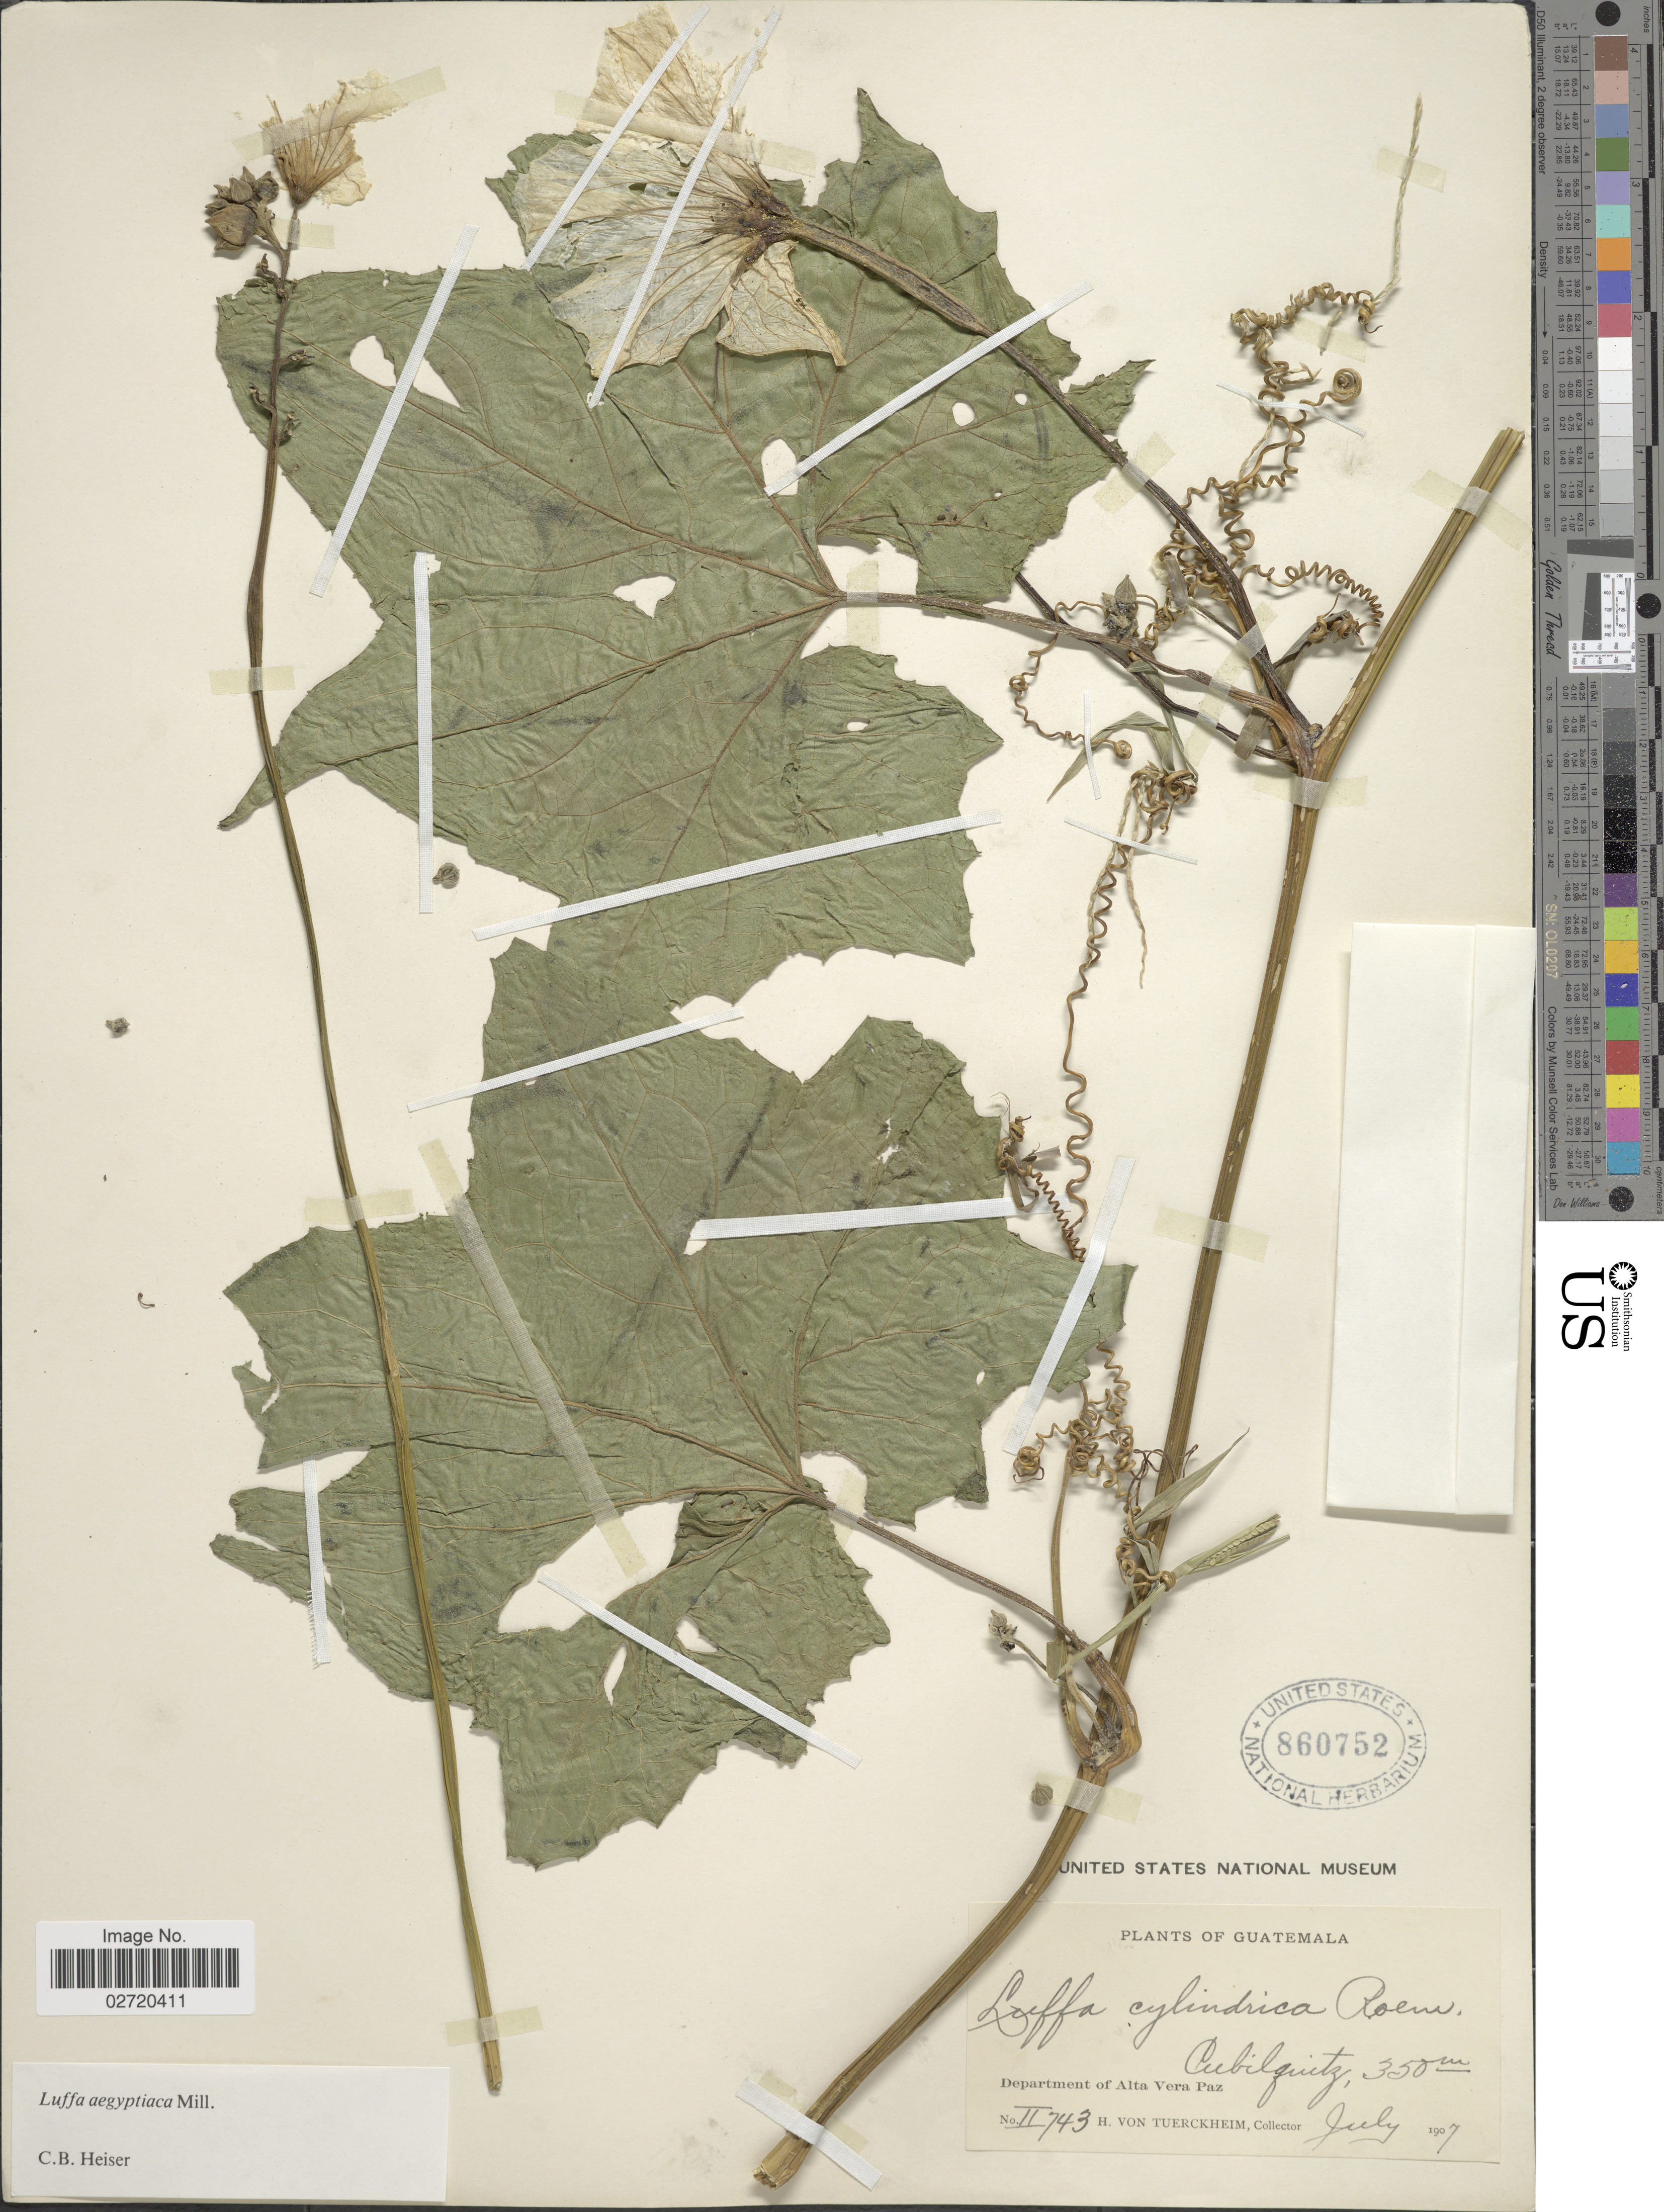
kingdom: Plantae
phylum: Tracheophyta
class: Magnoliopsida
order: Cucurbitales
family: Cucurbitaceae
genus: Luffa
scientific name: Luffa aegyptiaca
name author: Mill.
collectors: H. von Türckheim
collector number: II 743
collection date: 1907-07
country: Guatemala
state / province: Alta Verapaz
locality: Departmento of Alta Vera Paz, Cubilquitz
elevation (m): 350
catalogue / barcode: US 3860752